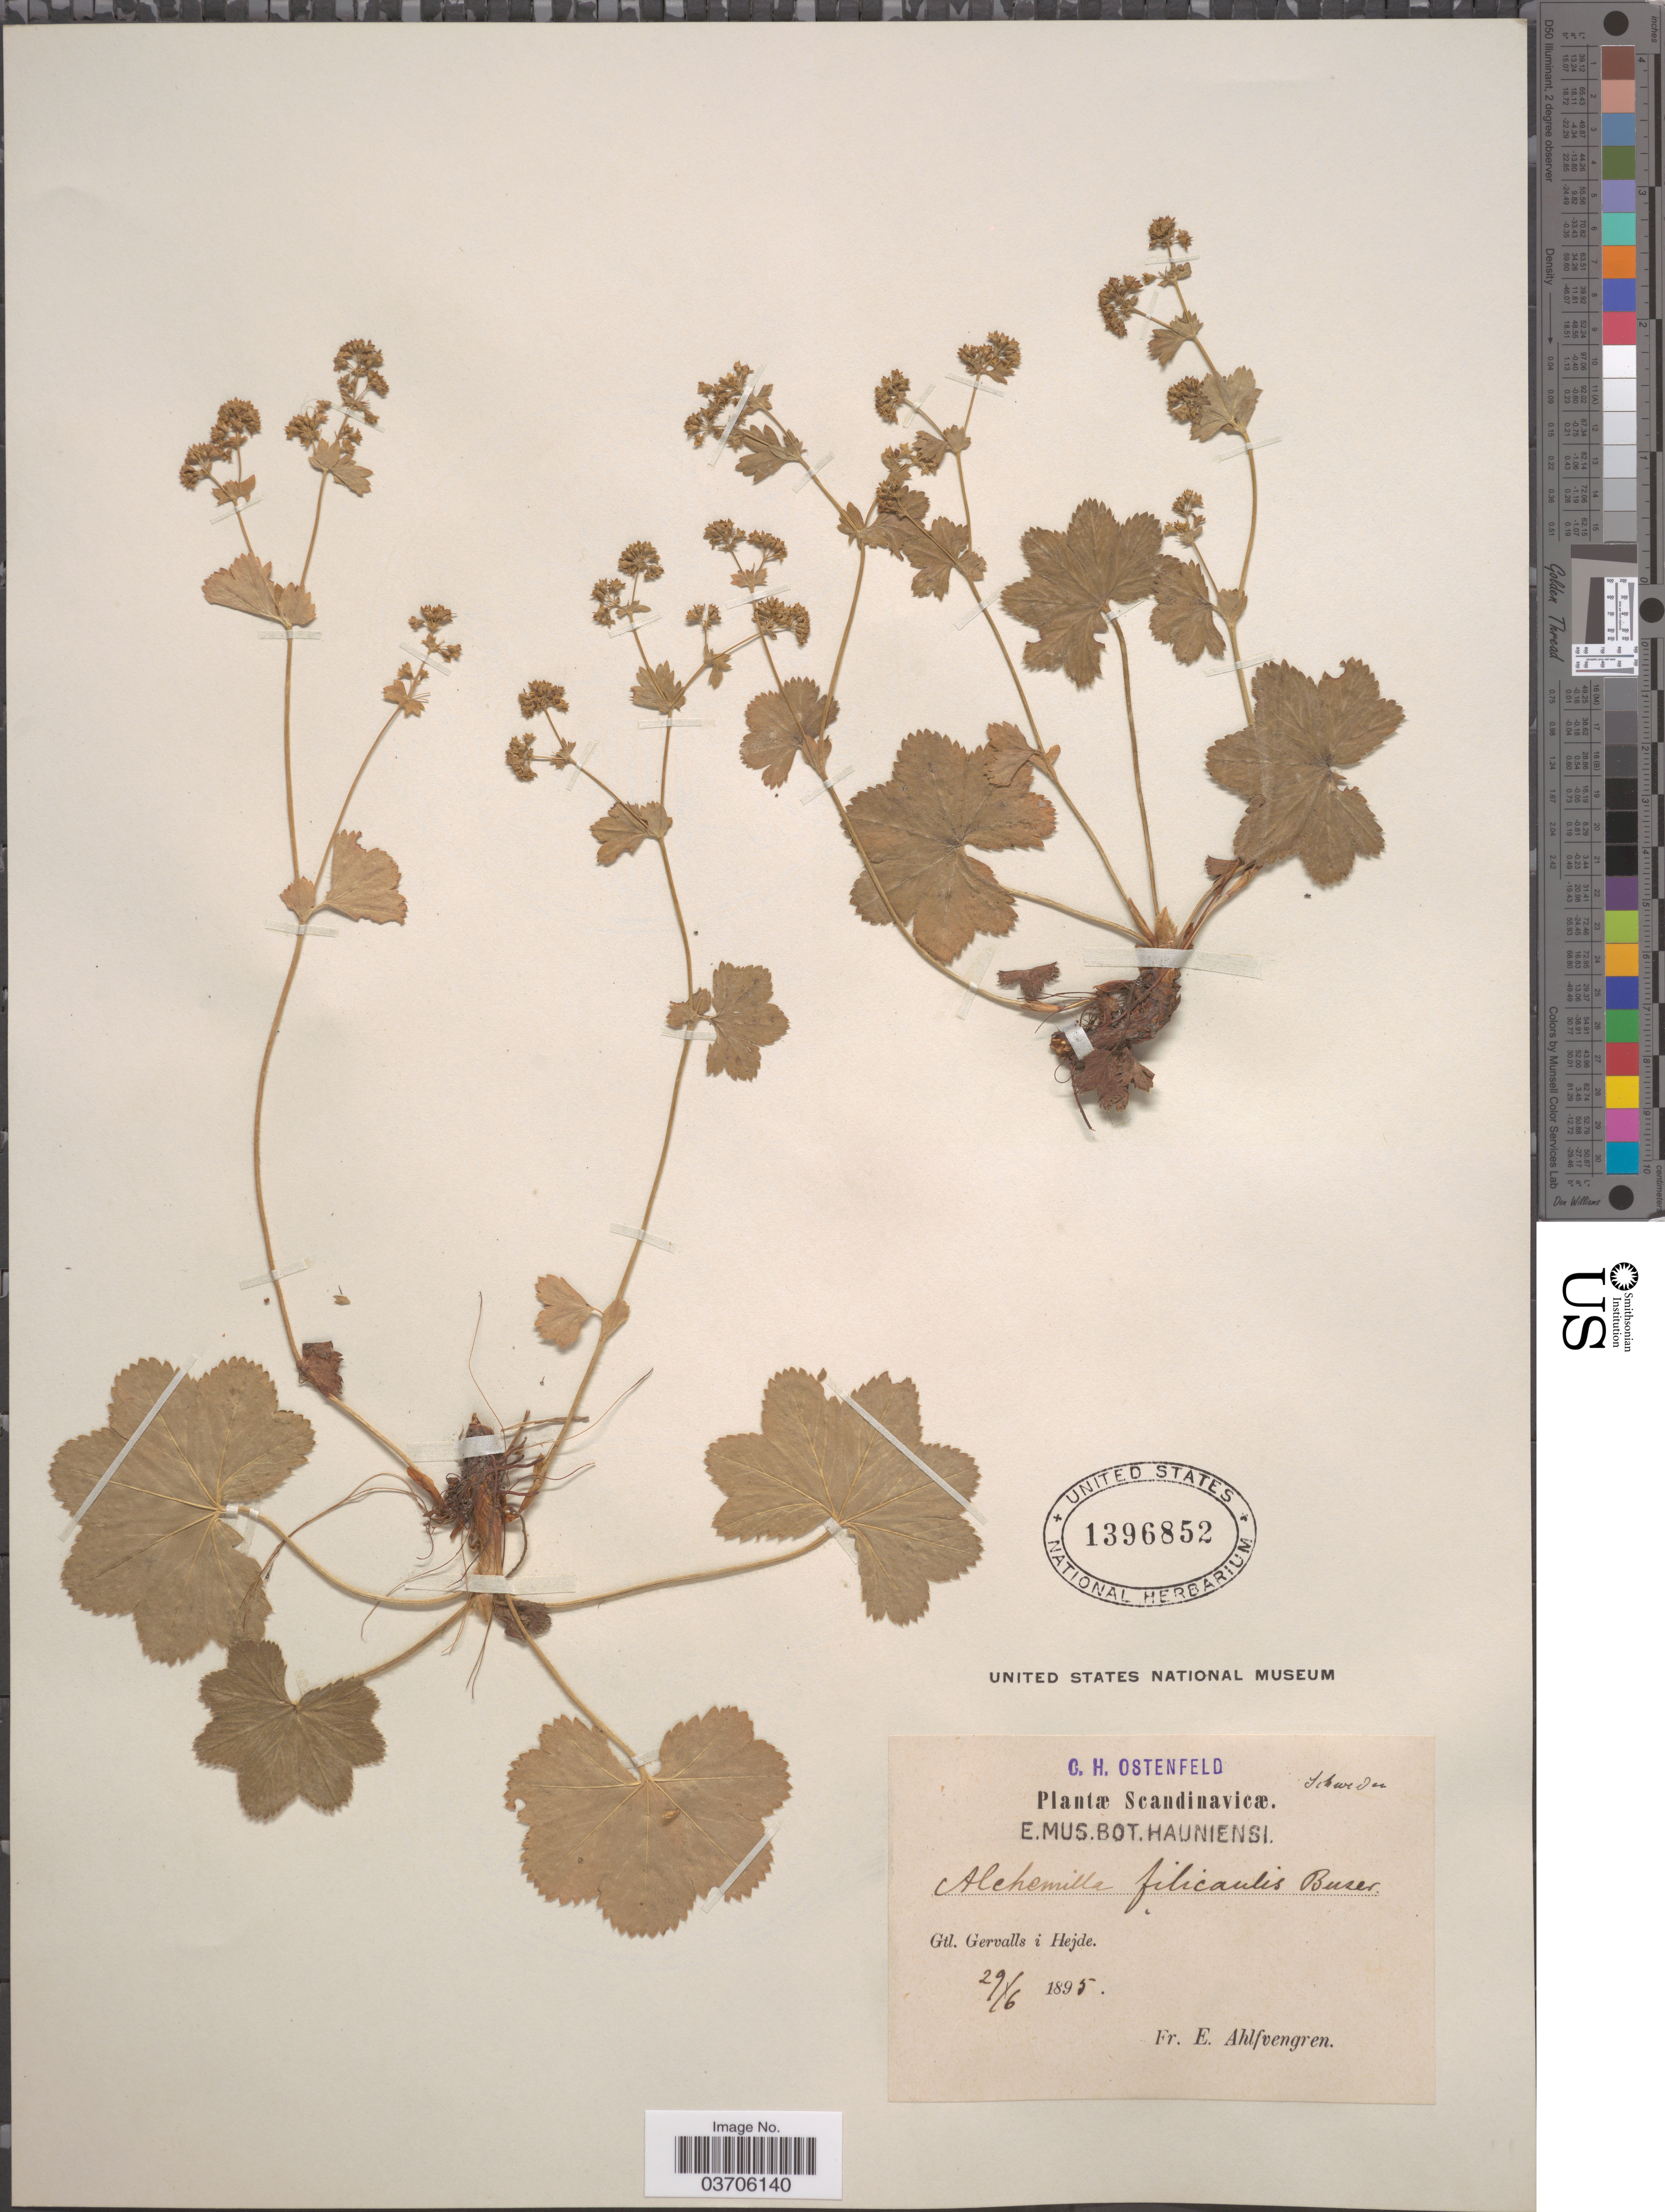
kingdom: Plantae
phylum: Tracheophyta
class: Magnoliopsida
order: Rosales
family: Rosaceae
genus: Alchemilla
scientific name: Alchemilla filicaulis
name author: Buser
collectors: E. Ahlfvengren & C. Ostenfeld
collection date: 1895-06-29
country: Sweden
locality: Scandinavicæ. Gtl. Gervalls i Hejde.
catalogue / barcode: US 1396852